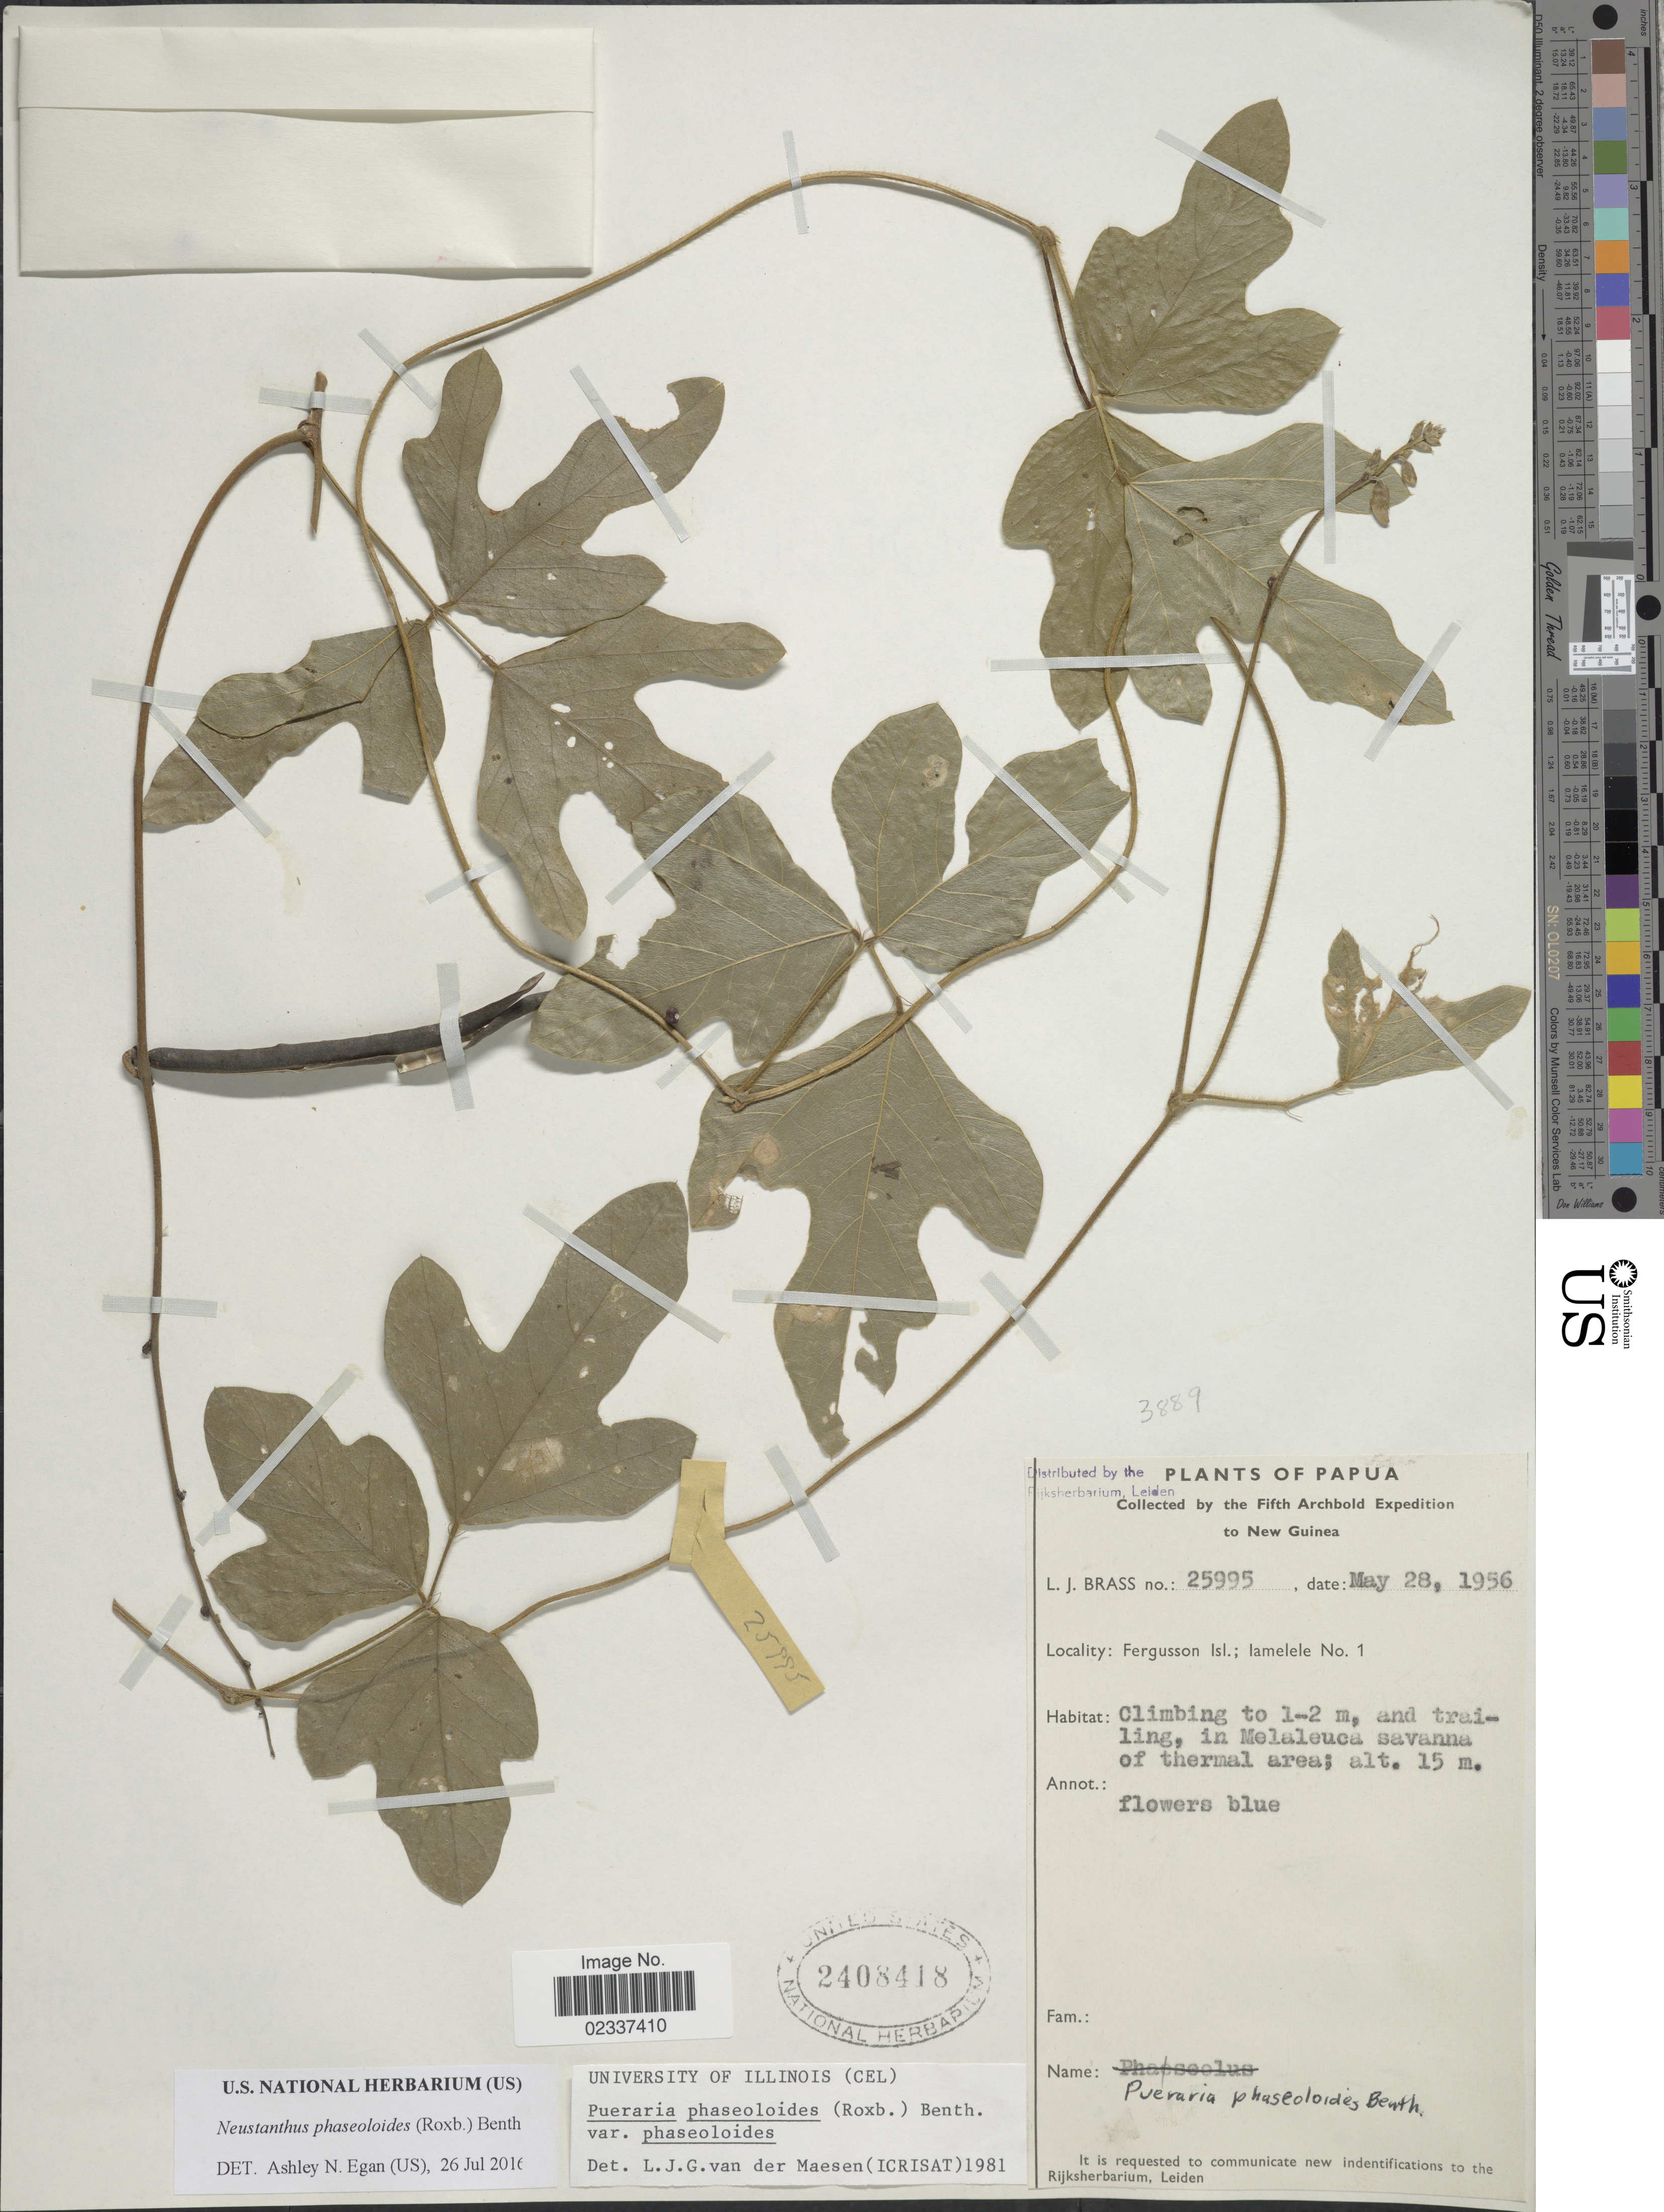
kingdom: Plantae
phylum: Tracheophyta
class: Magnoliopsida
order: Fabales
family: Fabaceae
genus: Neustanthus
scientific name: Neustanthus phaseoloides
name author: (Roxb.) Benth.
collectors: L. J. Brass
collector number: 25995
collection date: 1956-05-28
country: Papua New Guinea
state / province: Milne Bay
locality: Papua, Fergusson Isl., Iamelele No. 1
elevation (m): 15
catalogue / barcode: US 2408418